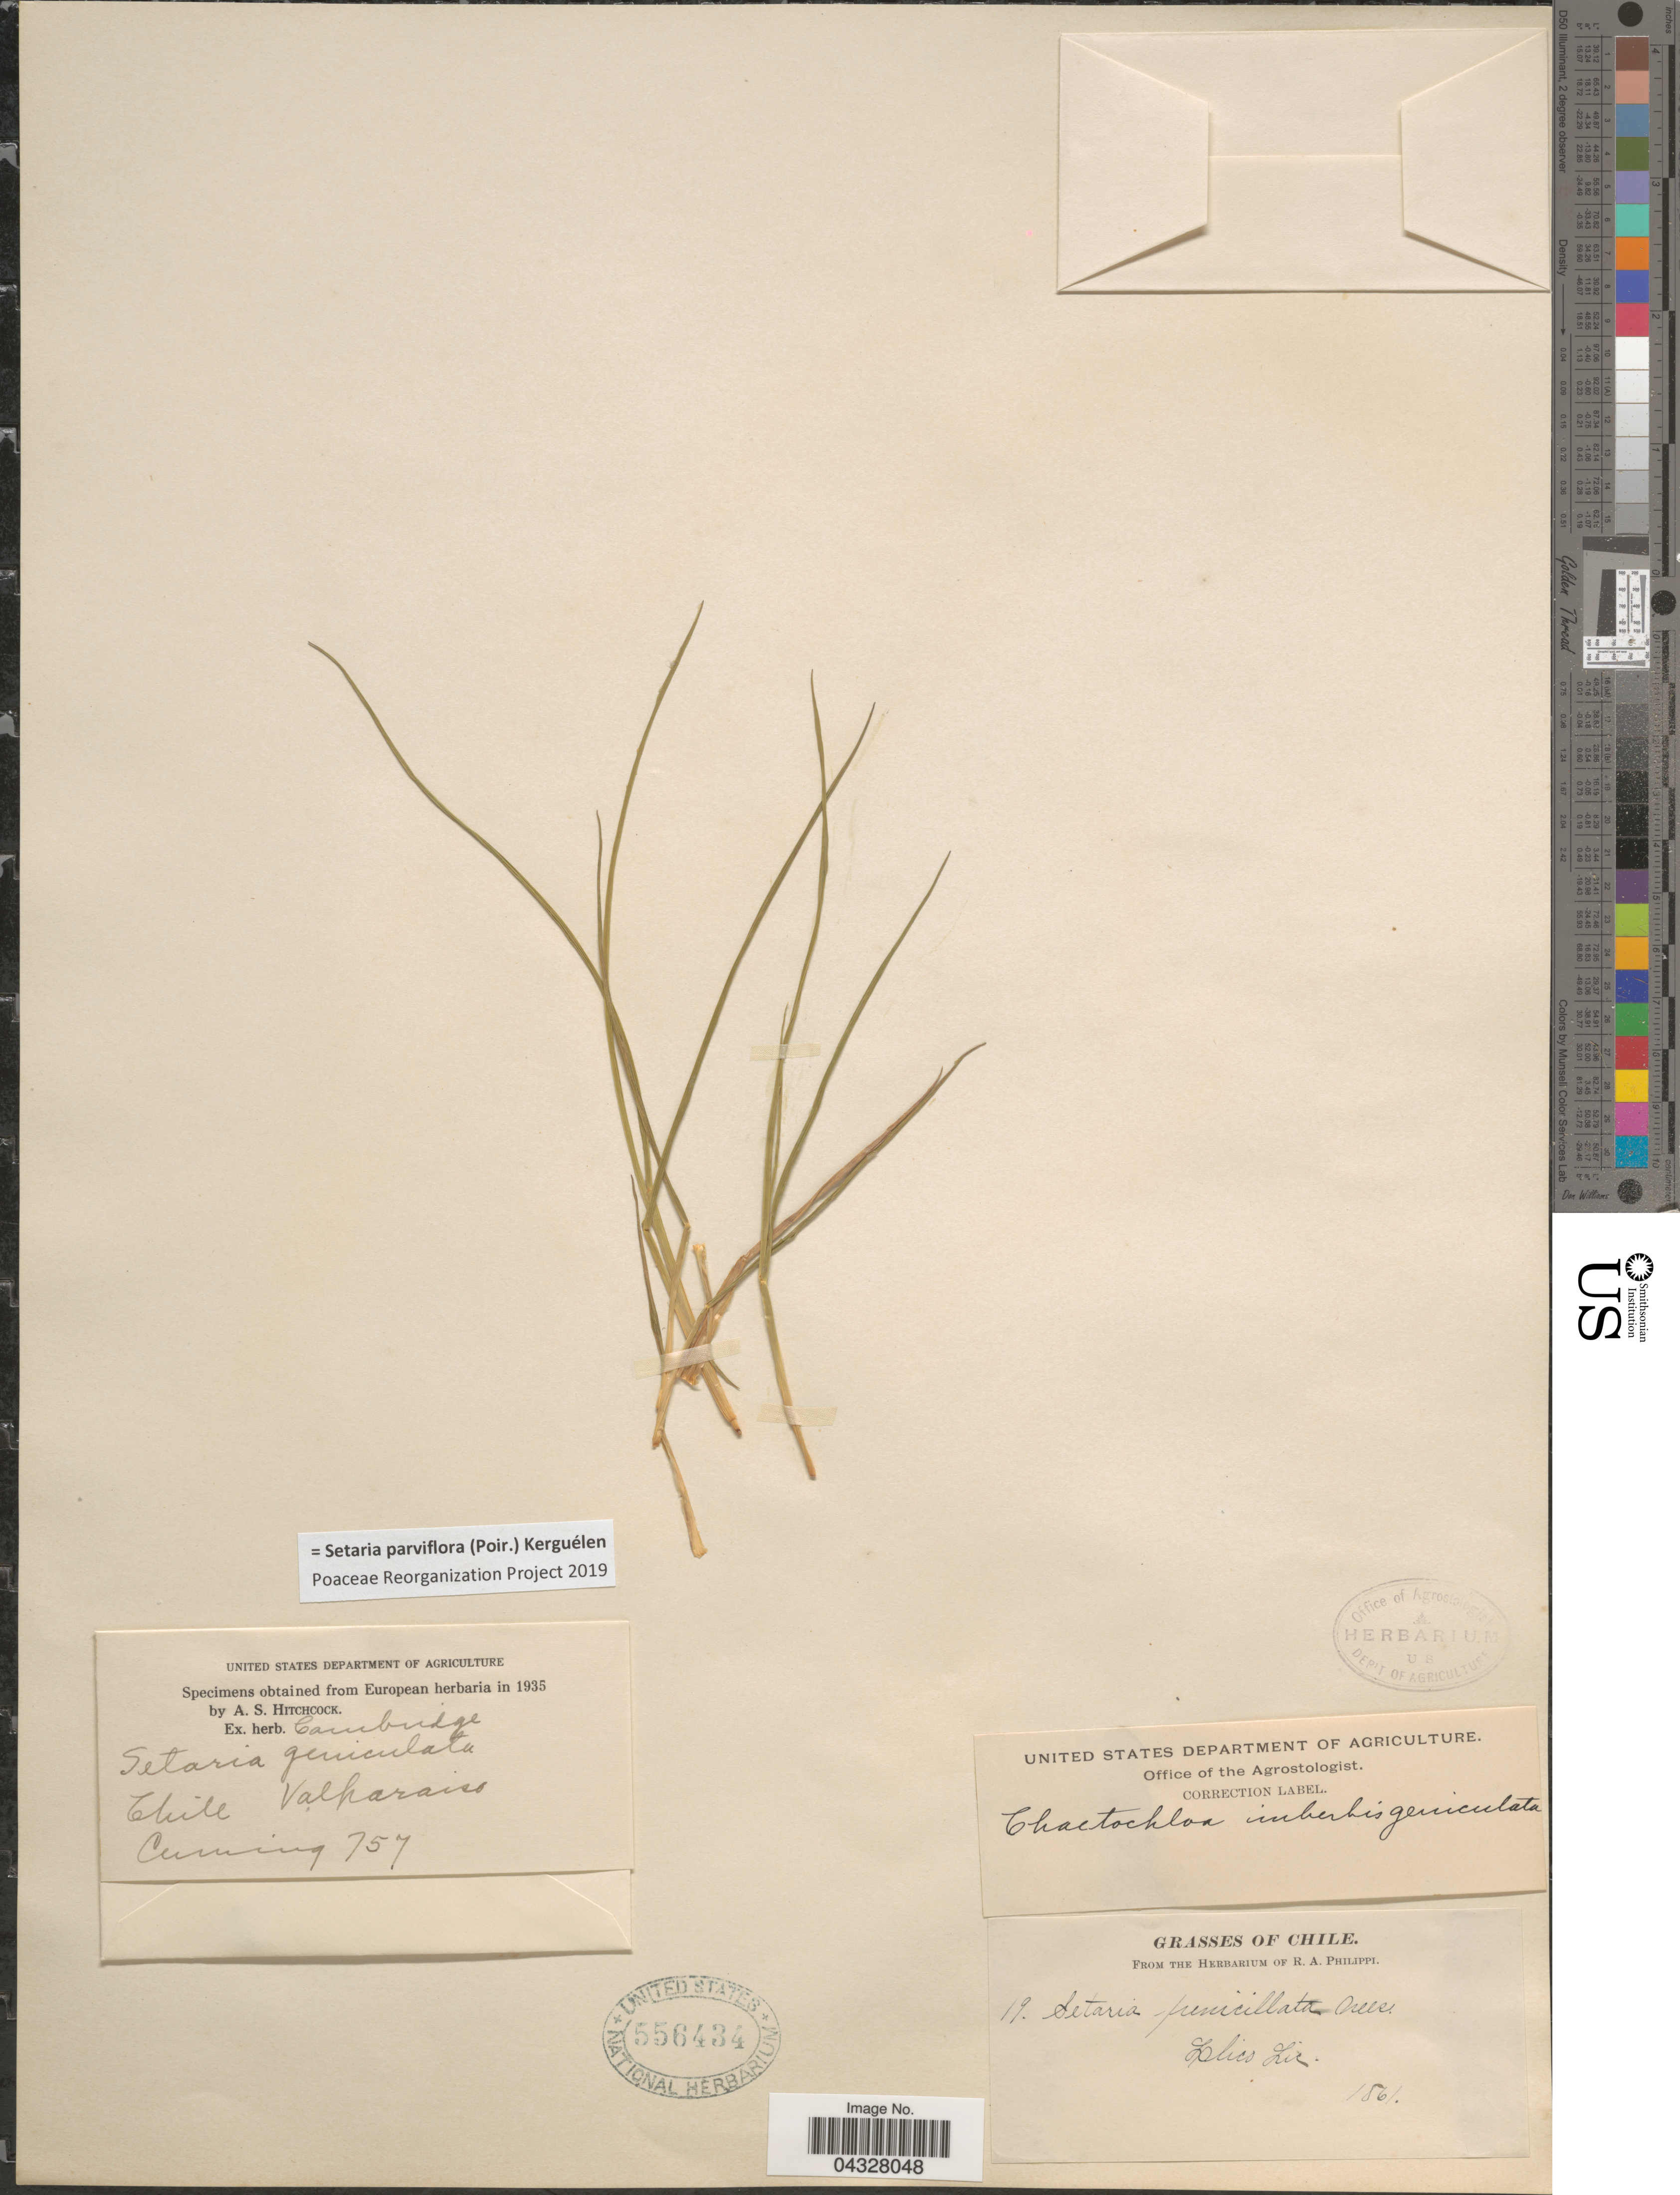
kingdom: Plantae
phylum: Tracheophyta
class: Liliopsida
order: Poales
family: Poaceae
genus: Setaria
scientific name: Setaria parviflora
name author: (Poir.) Kerguélen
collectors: -. Cuming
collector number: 757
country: Chile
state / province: Valparaíso (V)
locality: Valparaiso.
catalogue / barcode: US 556434